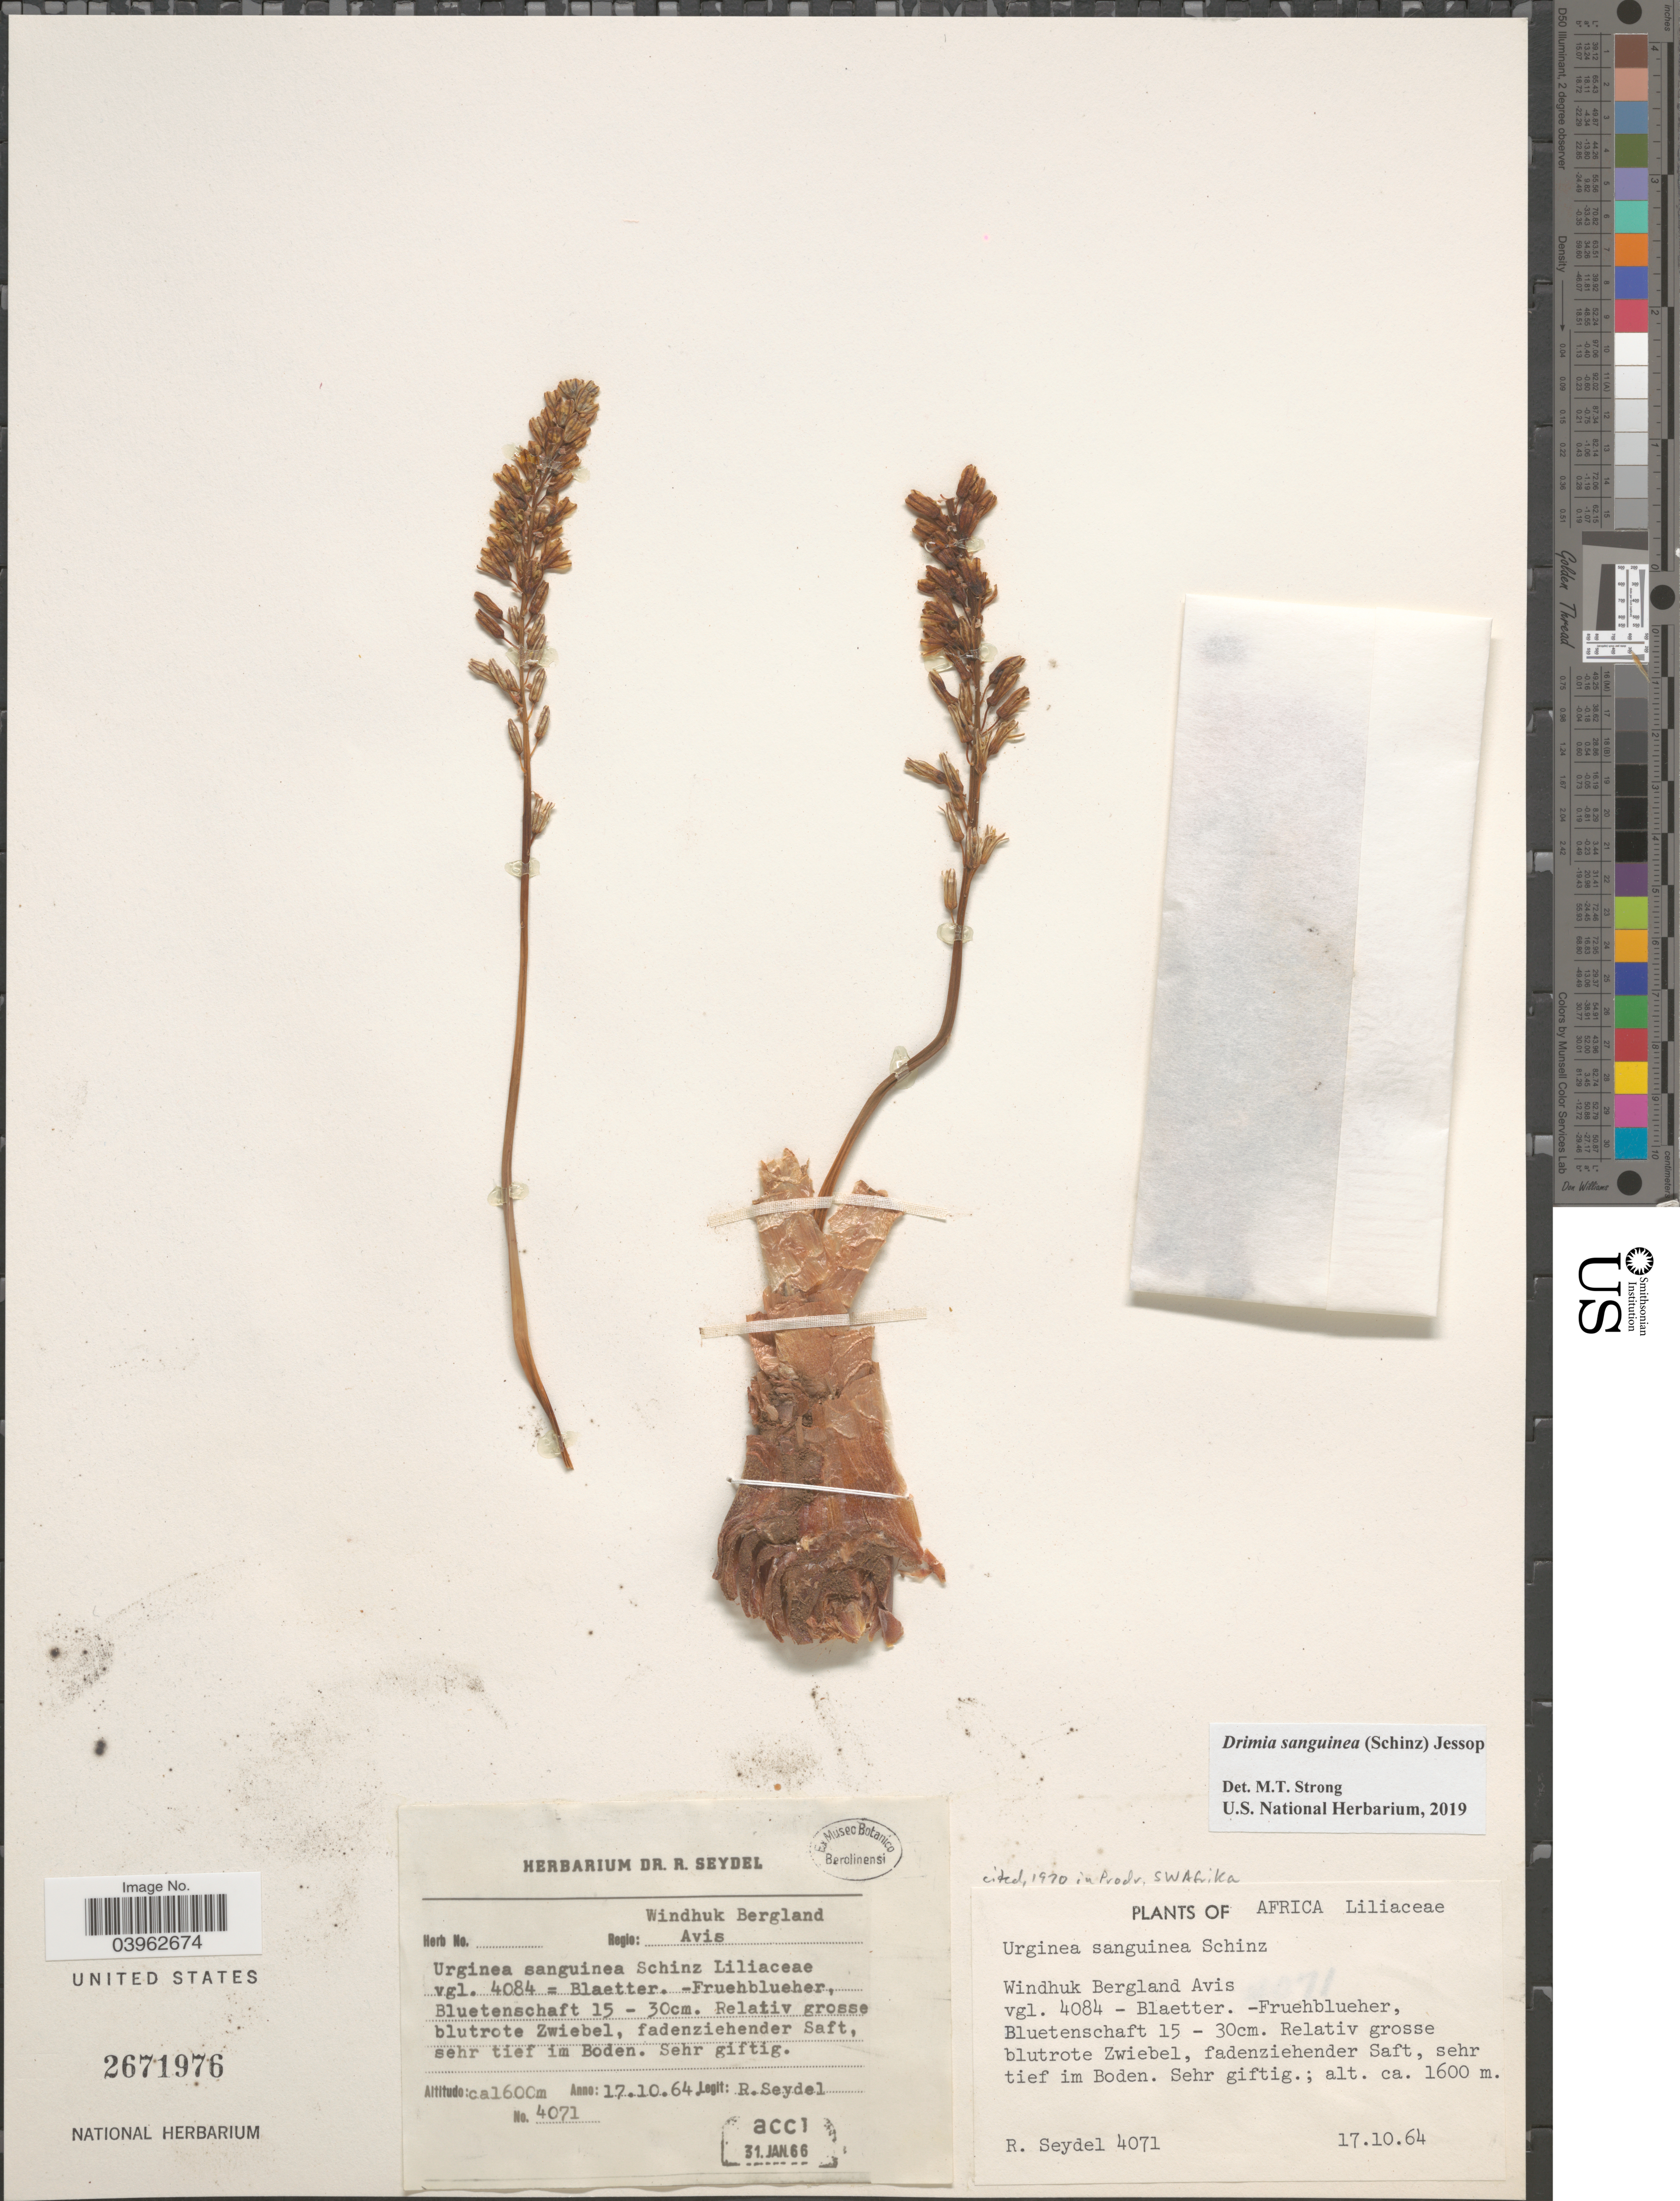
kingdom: Plantae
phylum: Tracheophyta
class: Liliopsida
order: Asparagales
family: Asparagaceae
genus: Drimia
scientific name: Drimia sanguinea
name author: (Schinz) Jessop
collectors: R. Seydel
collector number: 4071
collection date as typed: Transcribed d/m/y: 17/10/64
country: Namibia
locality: Windhuk Bergland. Regio: Avis. vgl. 4084 - Blaetter.- Fruehblueher.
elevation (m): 1600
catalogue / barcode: US 2671976